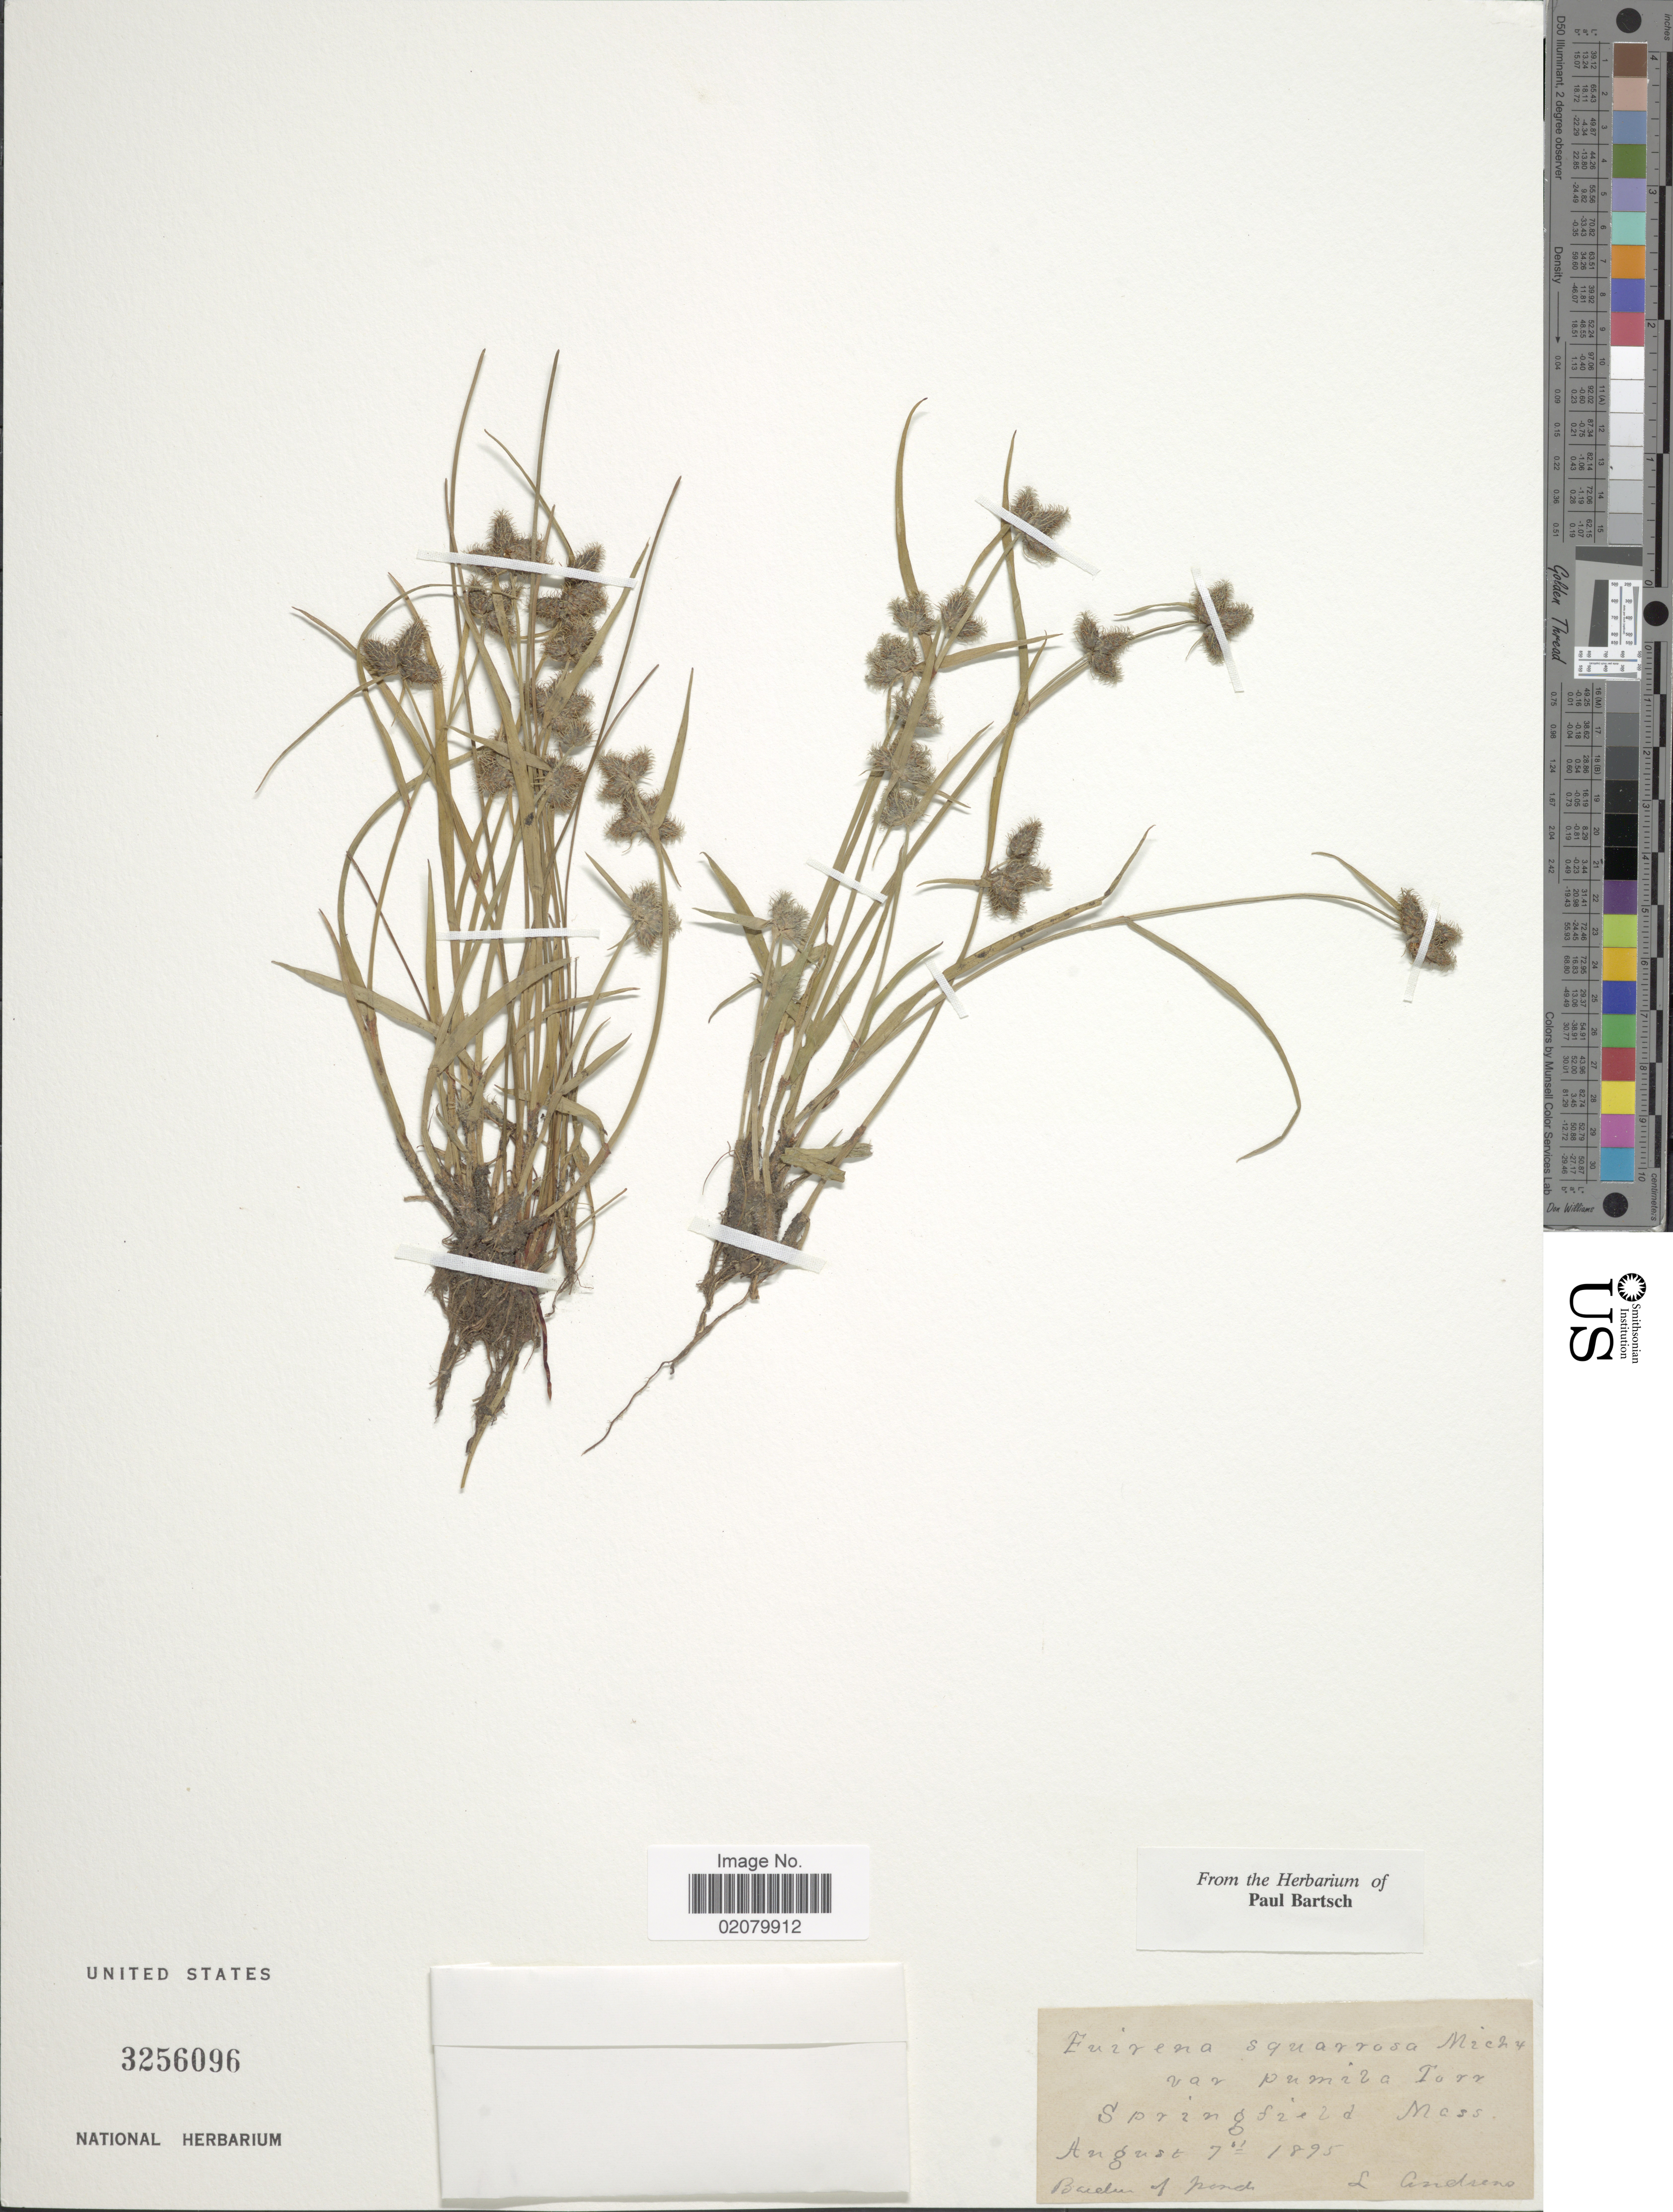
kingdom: Plantae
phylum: Tracheophyta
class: Liliopsida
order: Poales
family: Cyperaceae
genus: Fuirena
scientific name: Fuirena squarrosa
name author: Michx.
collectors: L. Andrews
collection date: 1895-08-07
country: United States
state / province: Massachusetts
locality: Springfield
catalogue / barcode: US 3256096